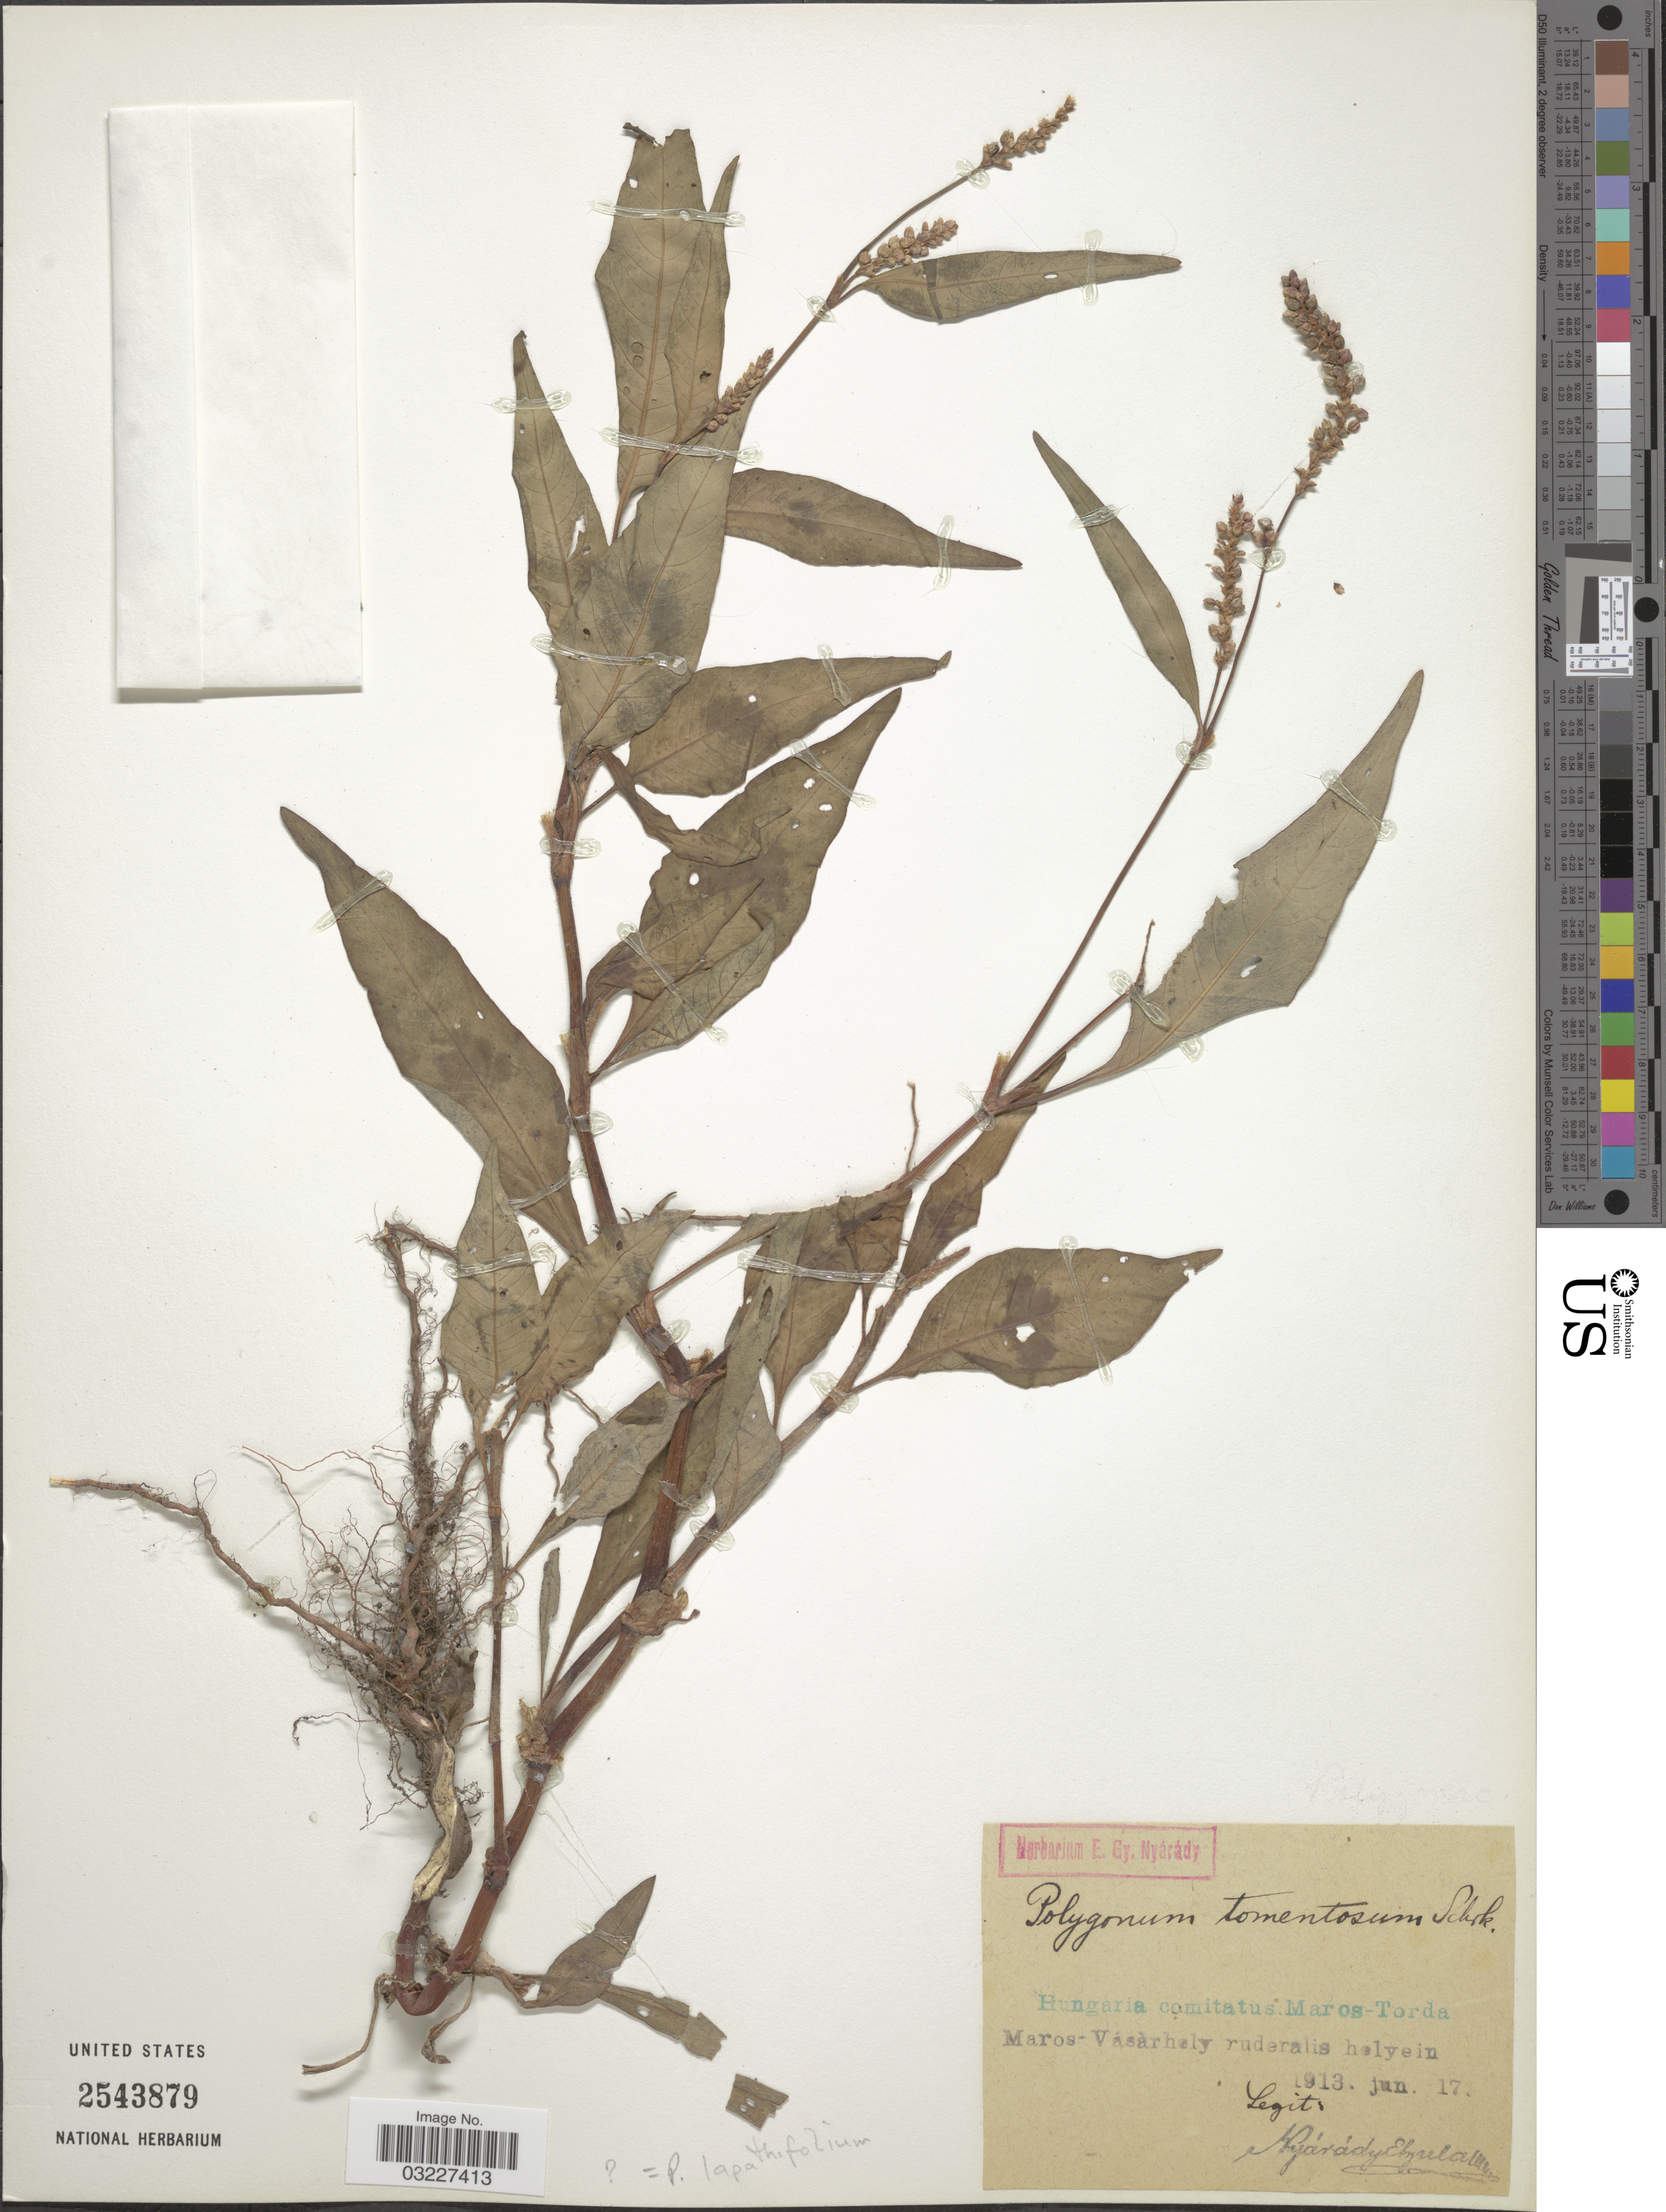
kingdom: Plantae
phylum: Tracheophyta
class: Magnoliopsida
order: Caryophyllales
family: Polygonaceae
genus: Polygonum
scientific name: Polygonum lapathifolium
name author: L.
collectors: E. Nyárády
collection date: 1913-06-17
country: Hungary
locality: Hungaria comitatus Maros-Torda. Maros-Vásàrhely ruderalis helyein.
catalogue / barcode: US 2543879